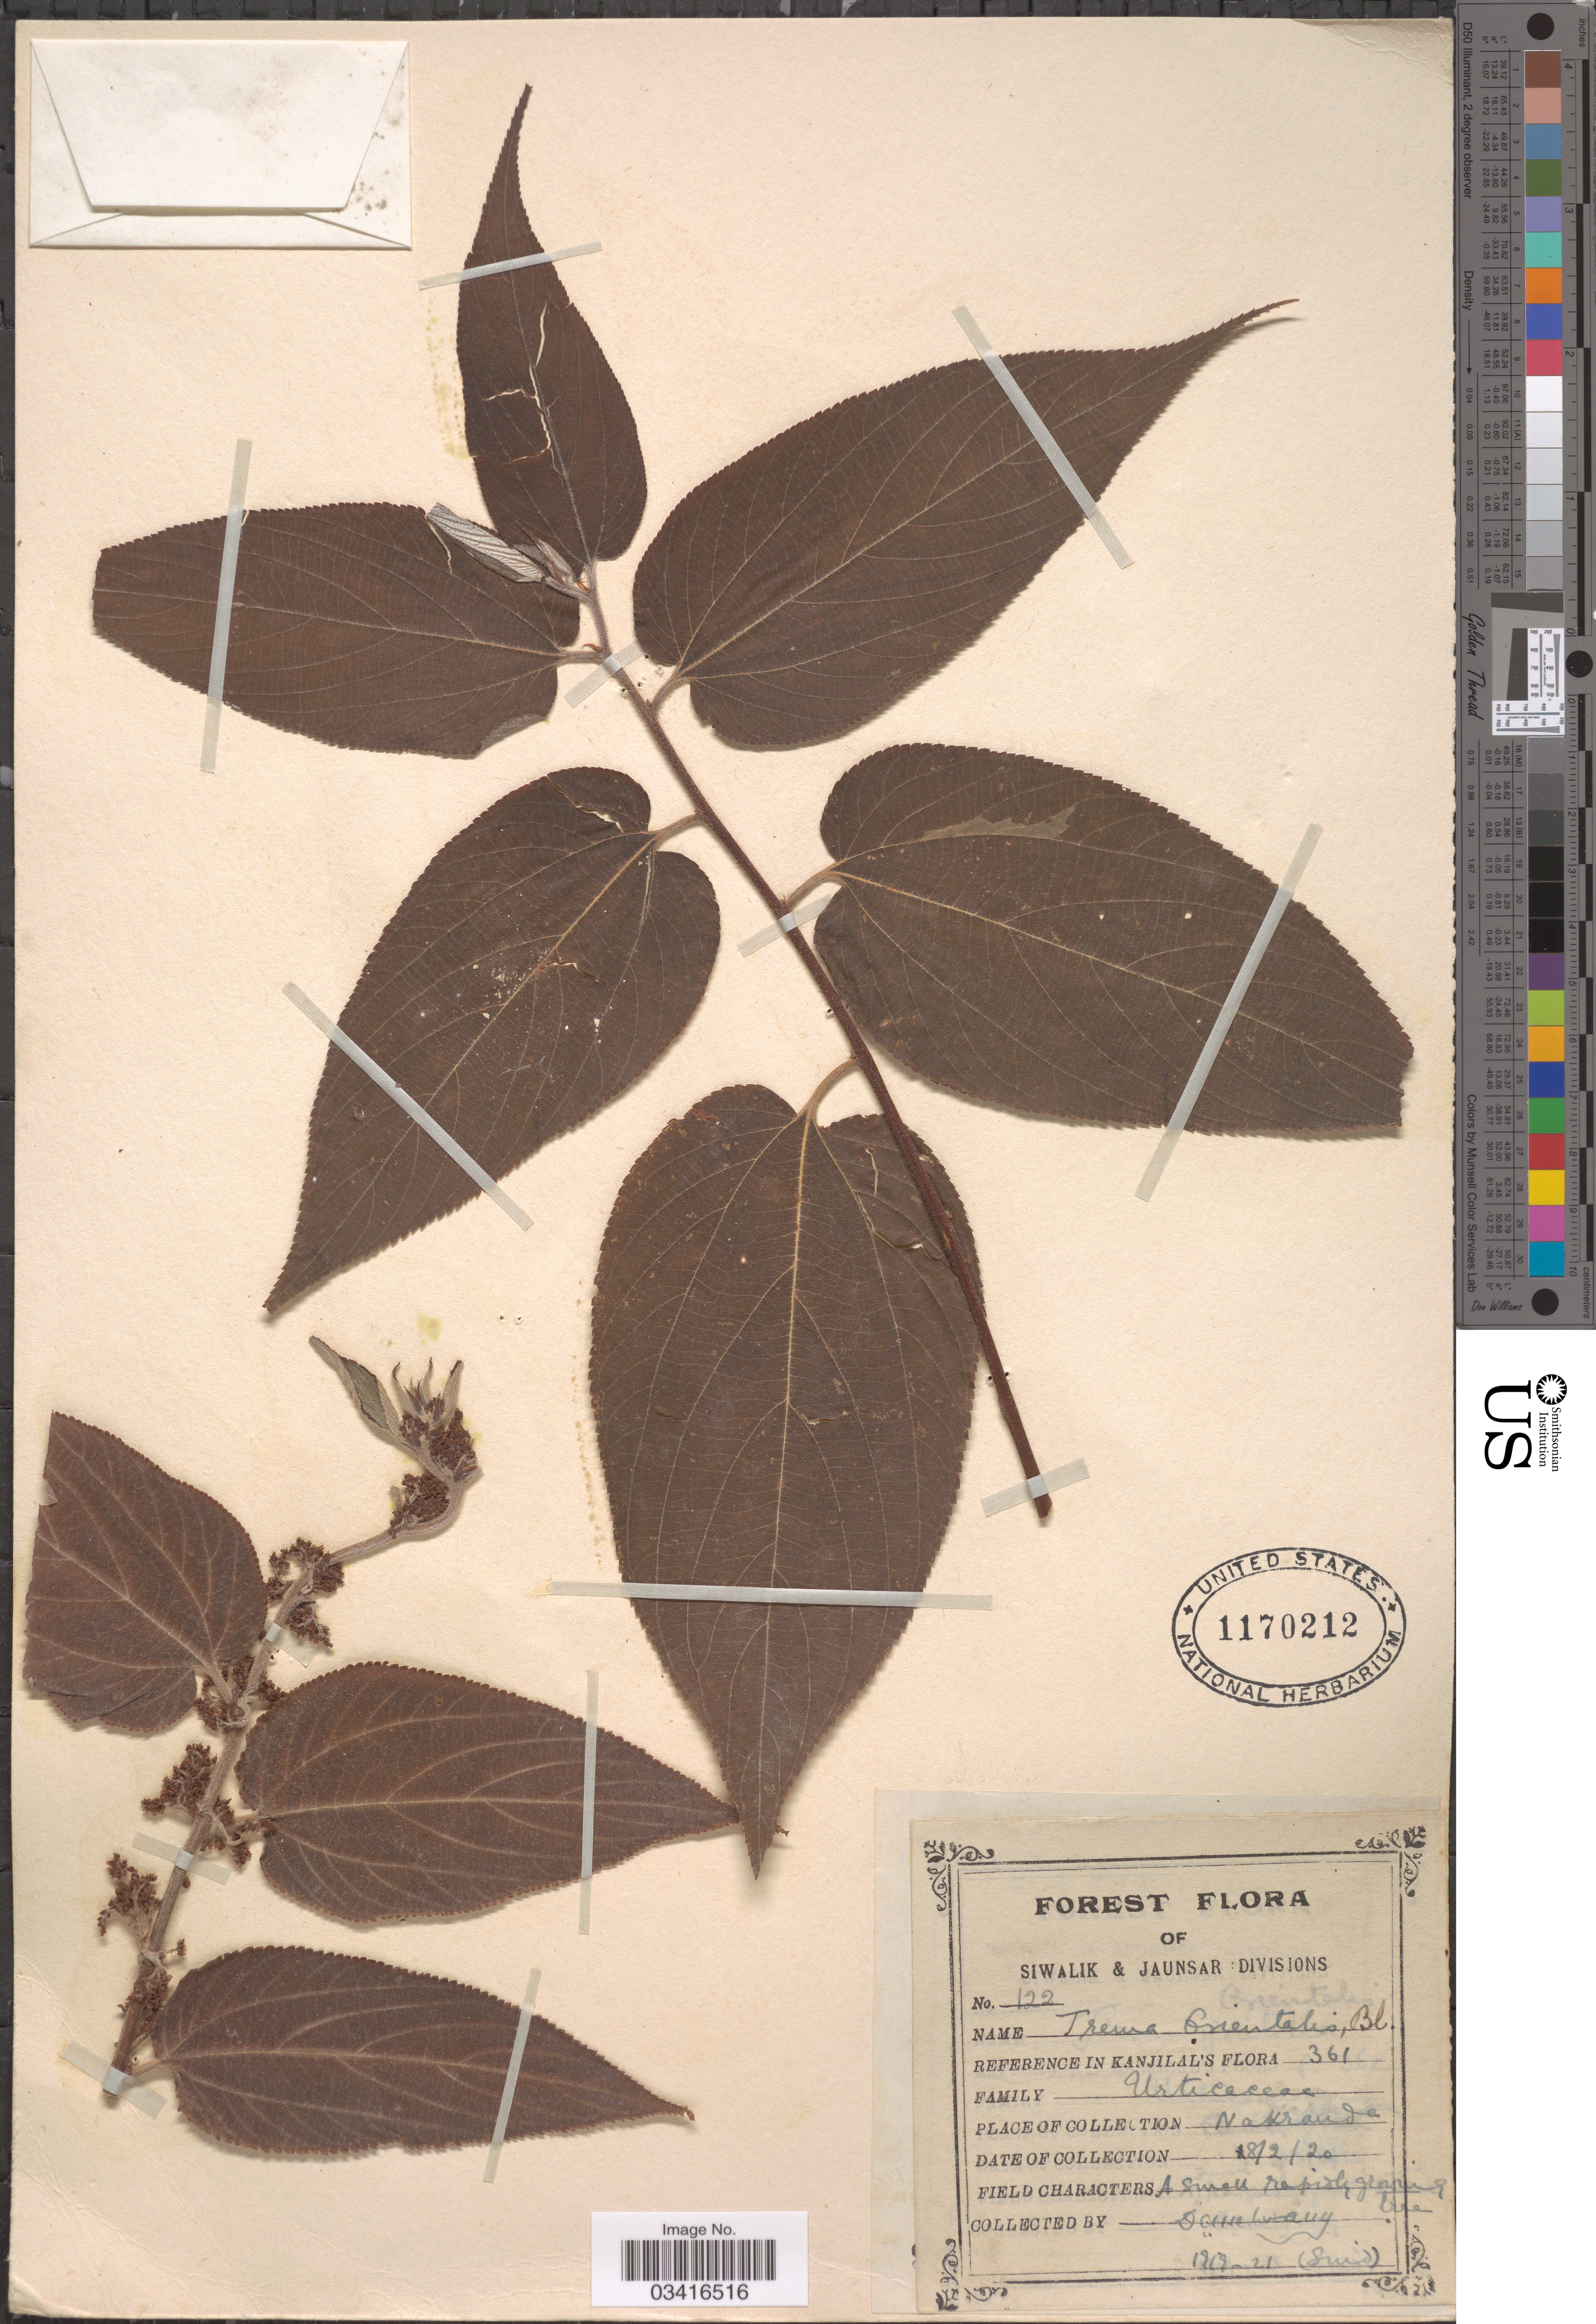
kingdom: Plantae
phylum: Tracheophyta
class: Magnoliopsida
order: Rosales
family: Cannabaceae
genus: Trema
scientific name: Trema orientale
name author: (L.) Blume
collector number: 361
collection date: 1920-02-08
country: India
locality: Siwalik & Jaunsar Divisions. Nakranda.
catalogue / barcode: US 1170212